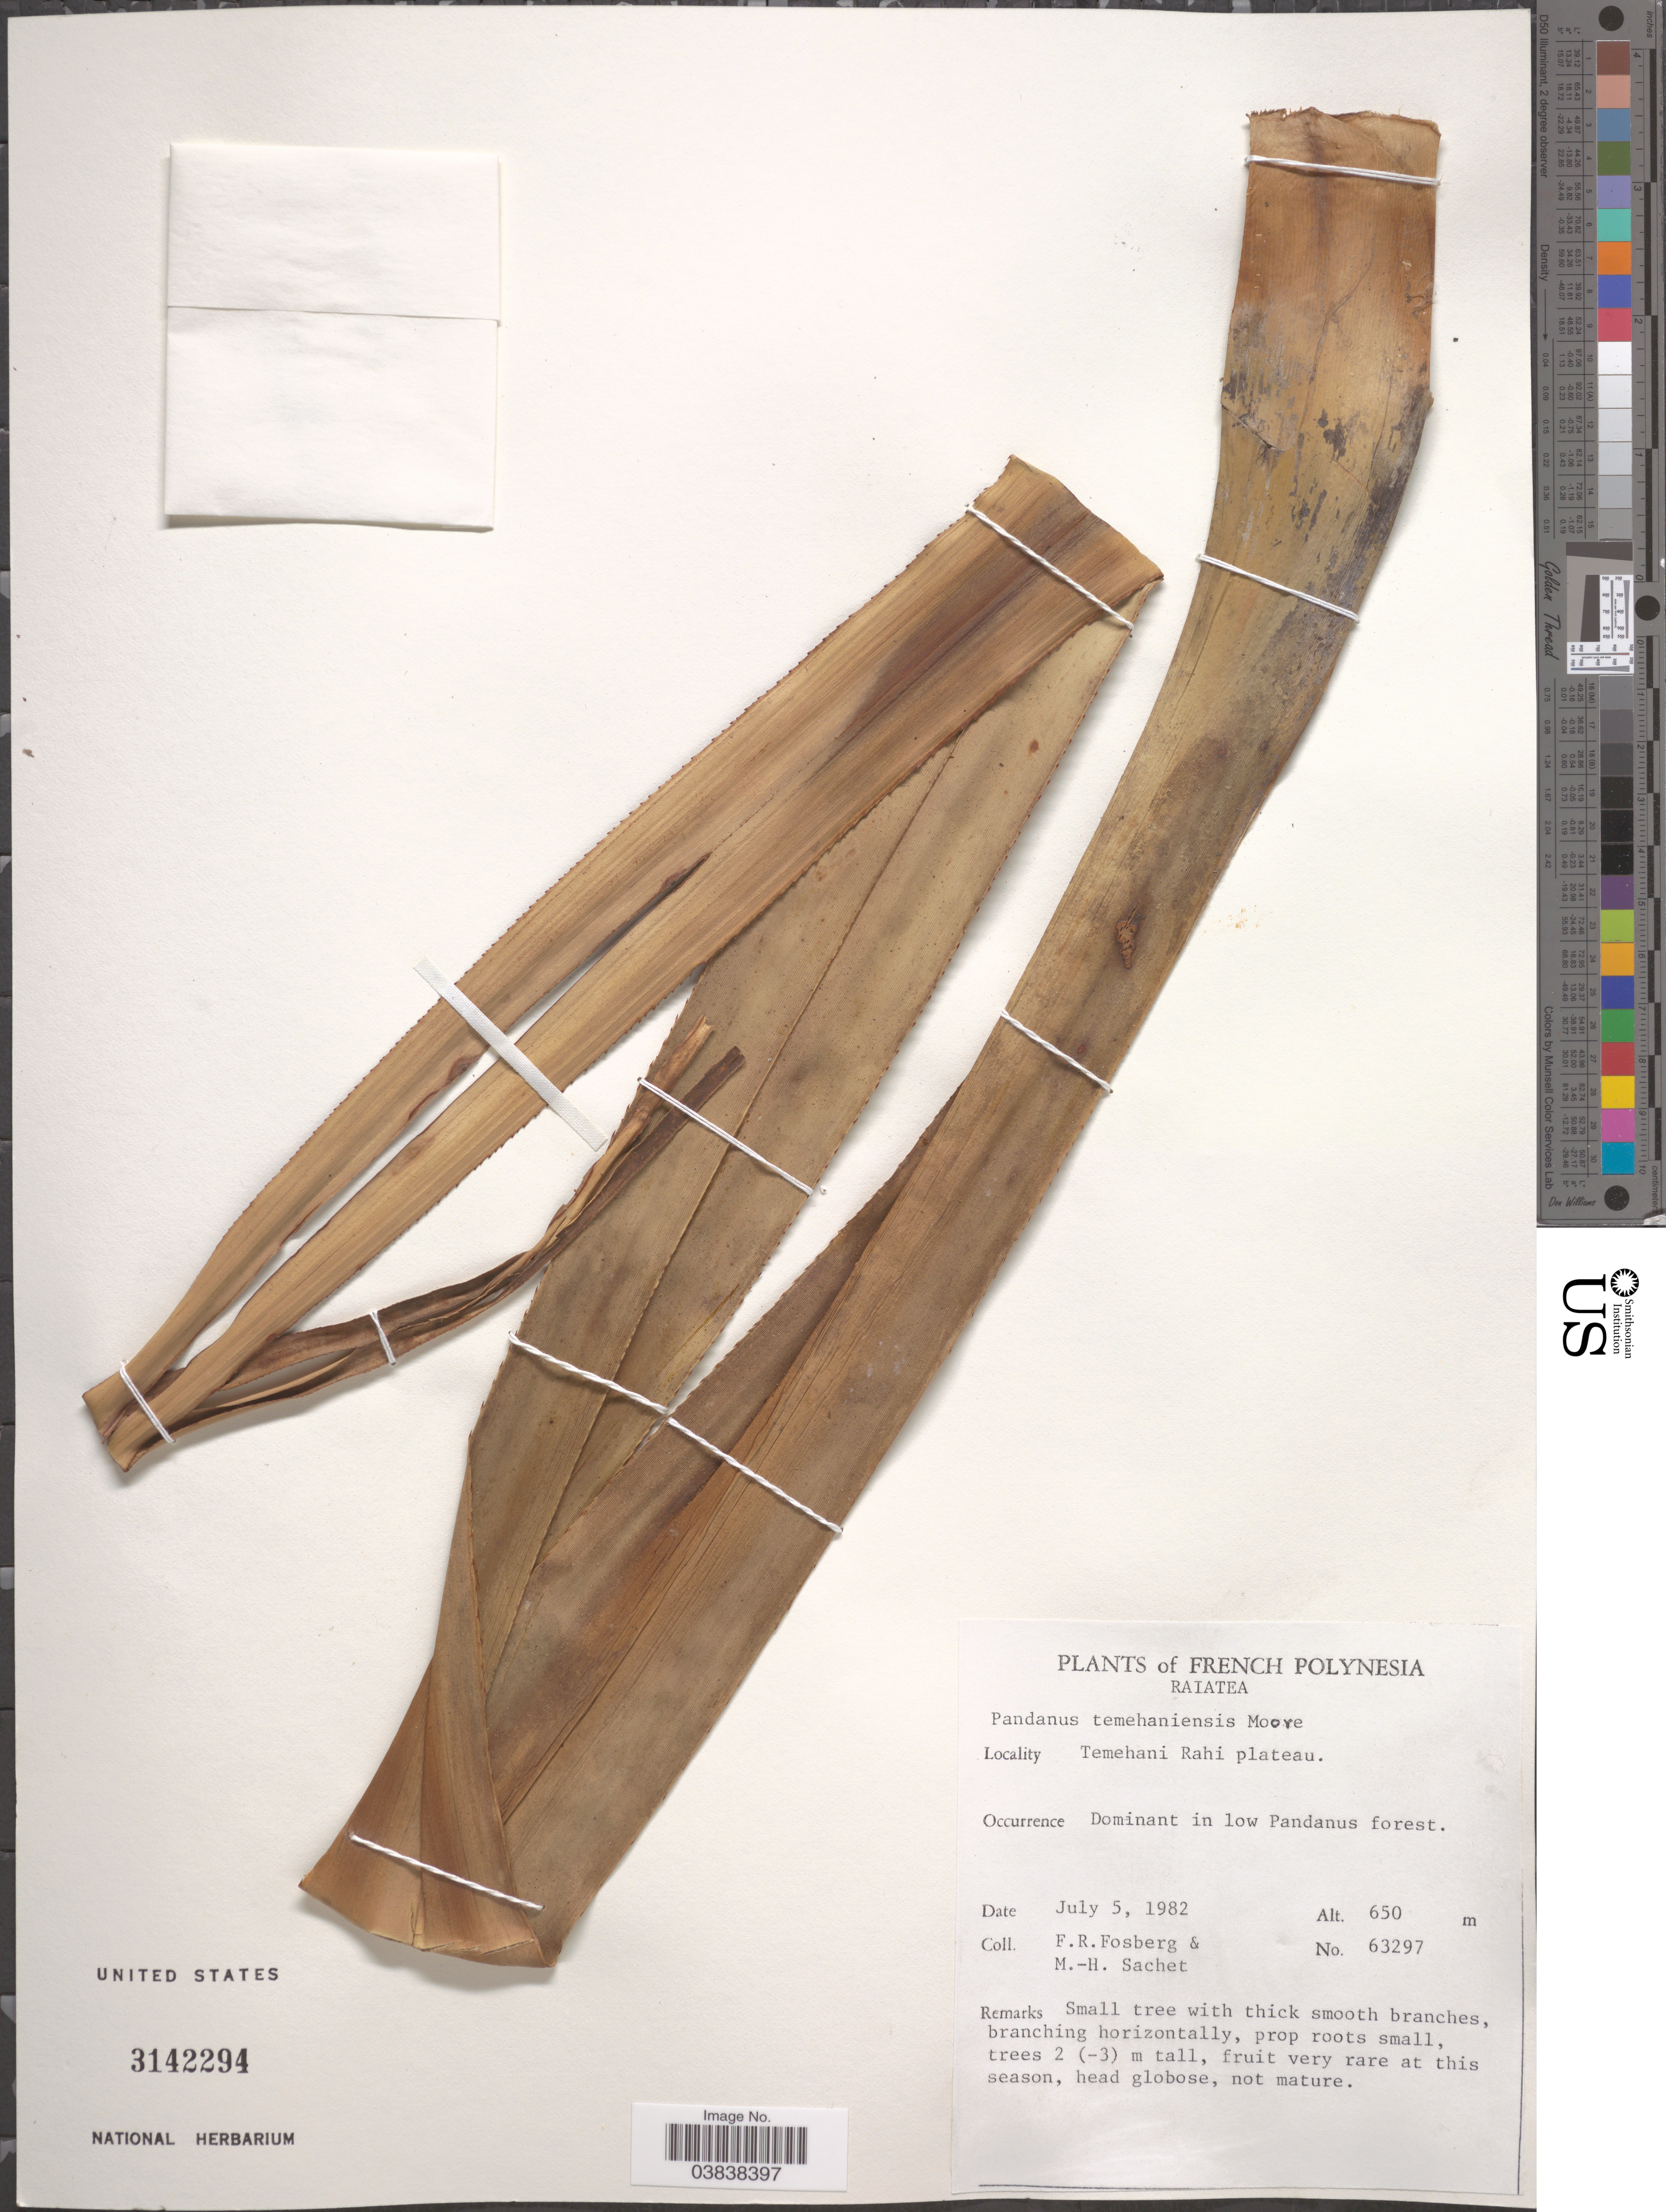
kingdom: Plantae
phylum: Tracheophyta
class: Liliopsida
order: Pandanales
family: Pandanaceae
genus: Pandanus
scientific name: Pandanus temehaniensis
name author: J.W. Moore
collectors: F. R. Fosberg & M.-H. Sachet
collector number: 63297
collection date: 1982-07-05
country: French Polynesia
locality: Raiatea. Temehani Rahi plateau.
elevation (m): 650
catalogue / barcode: US 3142294